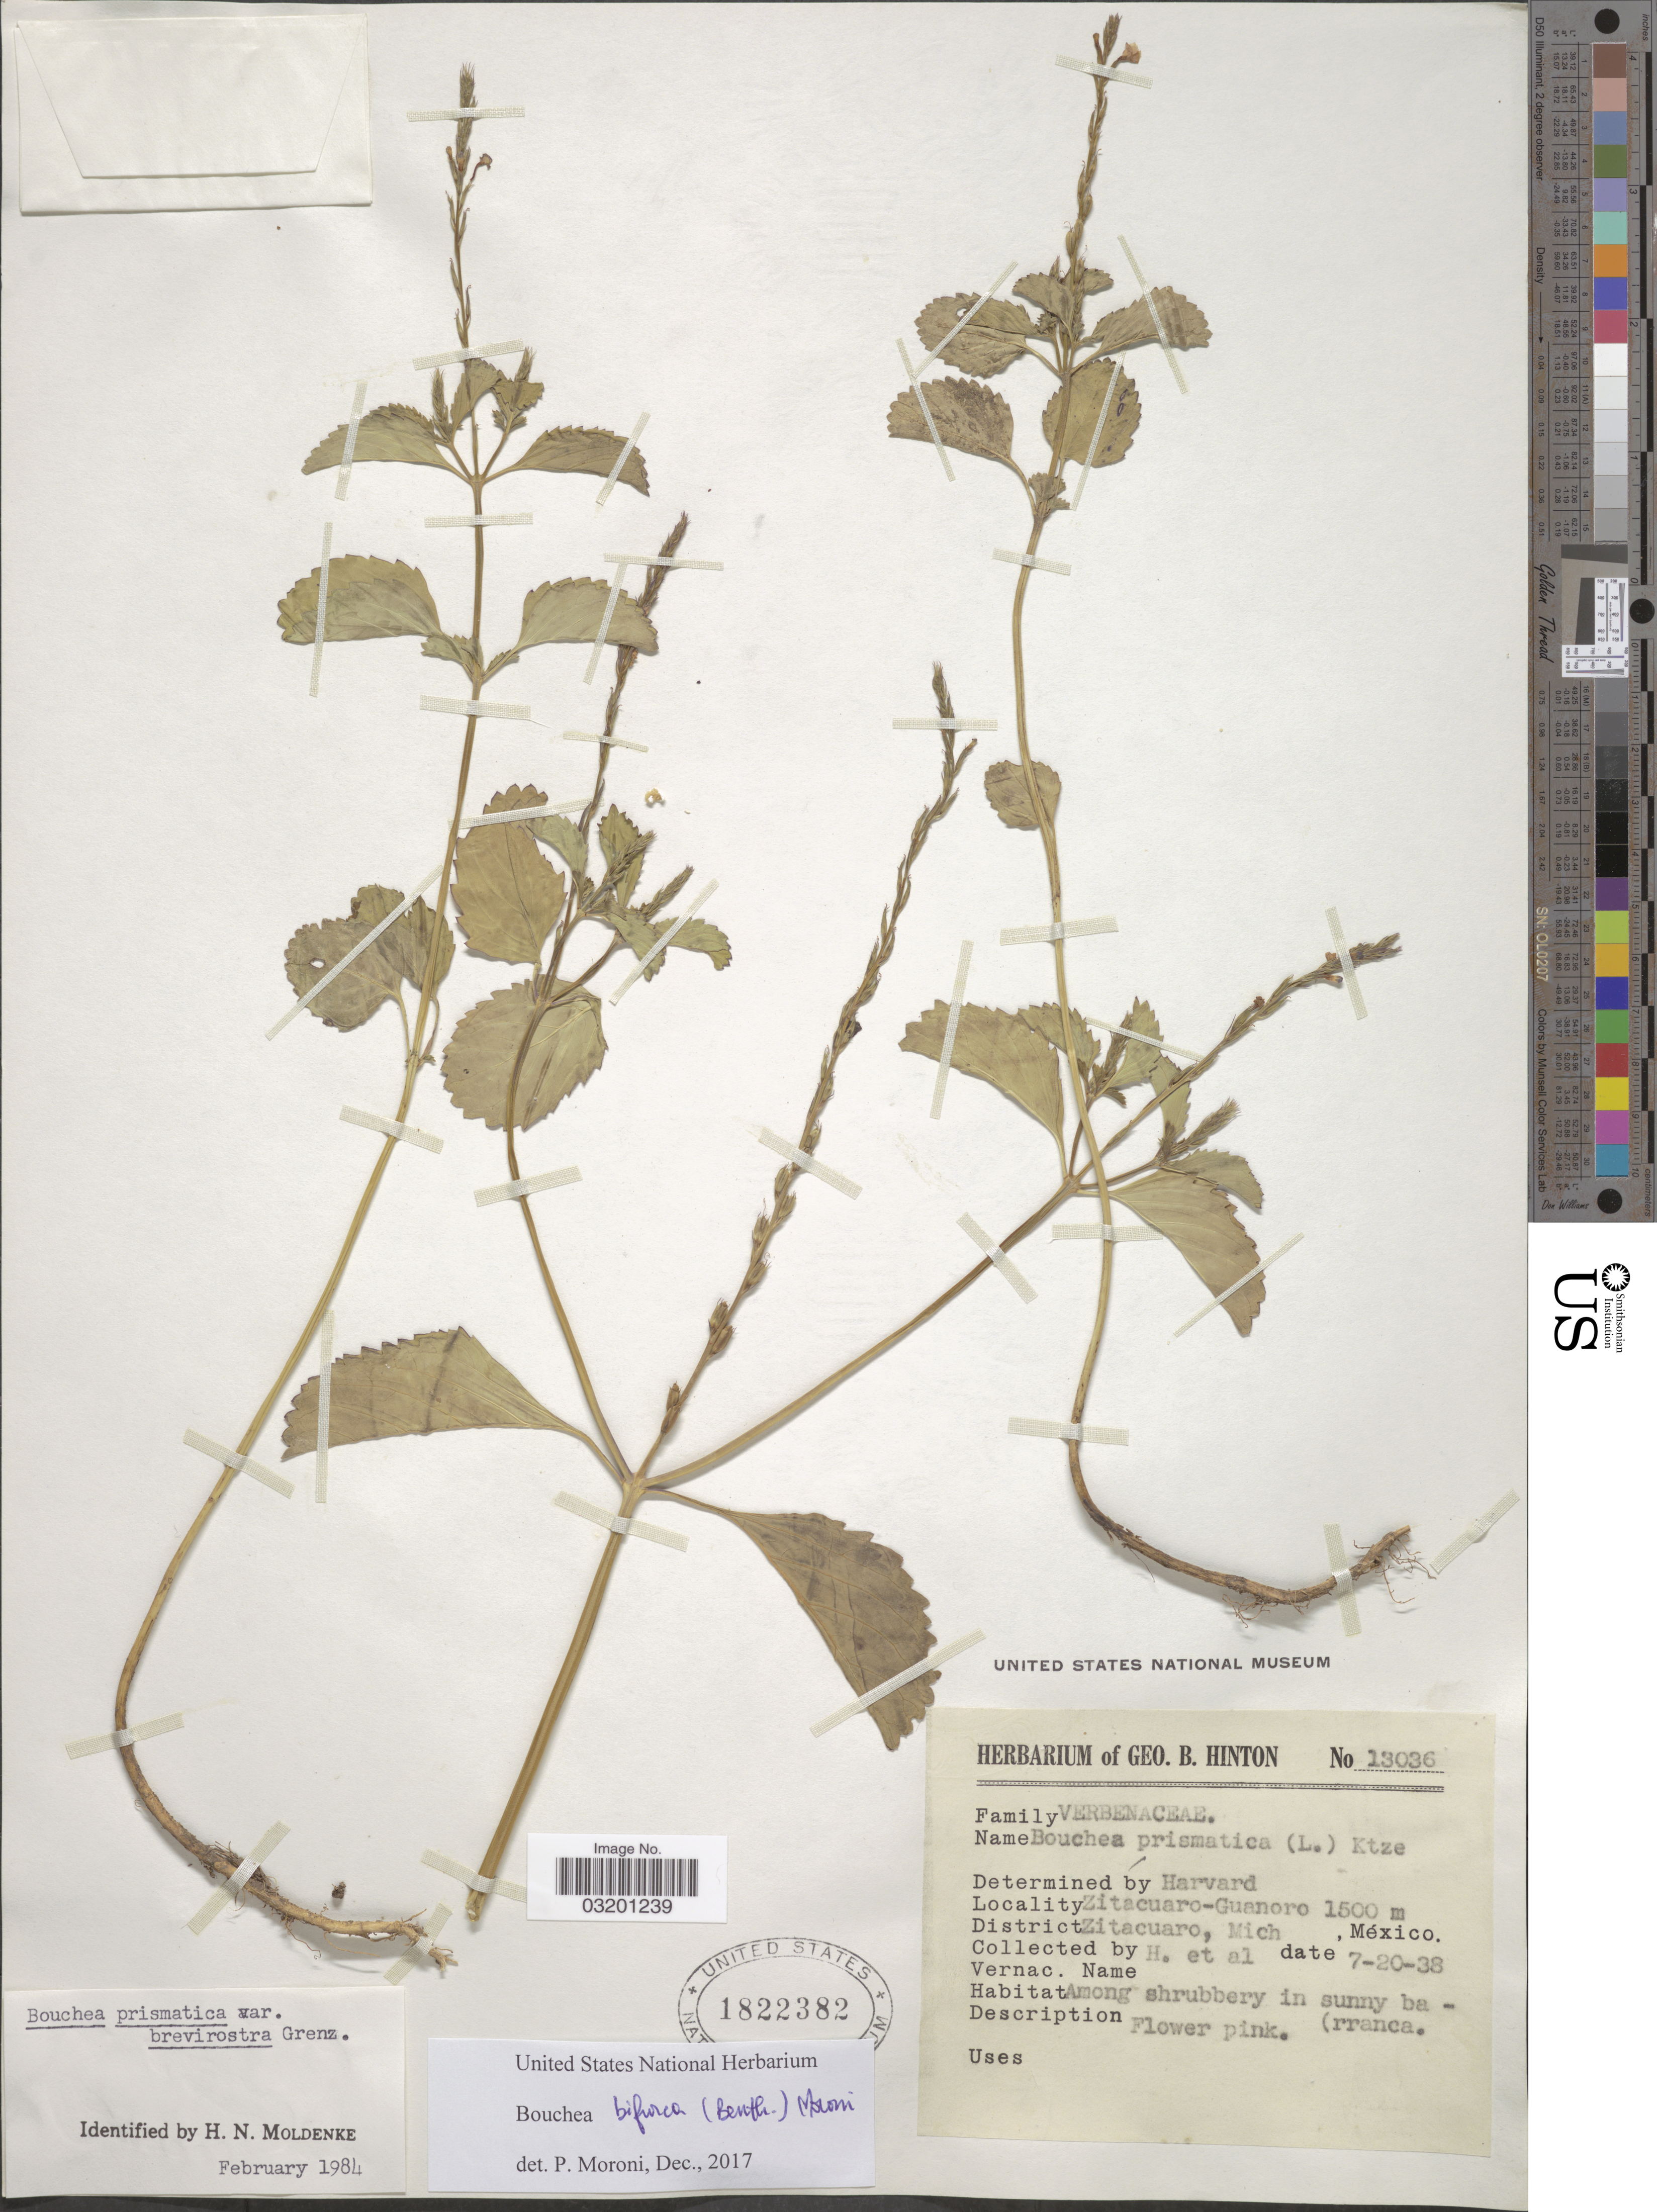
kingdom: Plantae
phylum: Tracheophyta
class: Magnoliopsida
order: Lamiales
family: Verbenaceae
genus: Bouchea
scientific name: Bouchea bifurca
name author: (Benth.) P. Moroni & N. O'Leary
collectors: G. B. Hinton & et al.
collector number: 13036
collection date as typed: Transcribed d/m/y: 20/7/38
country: Mexico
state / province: Michoacán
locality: Zitacuaro-Guanora. District Zitacuaro, Mich.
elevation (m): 1500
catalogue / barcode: US 1822382